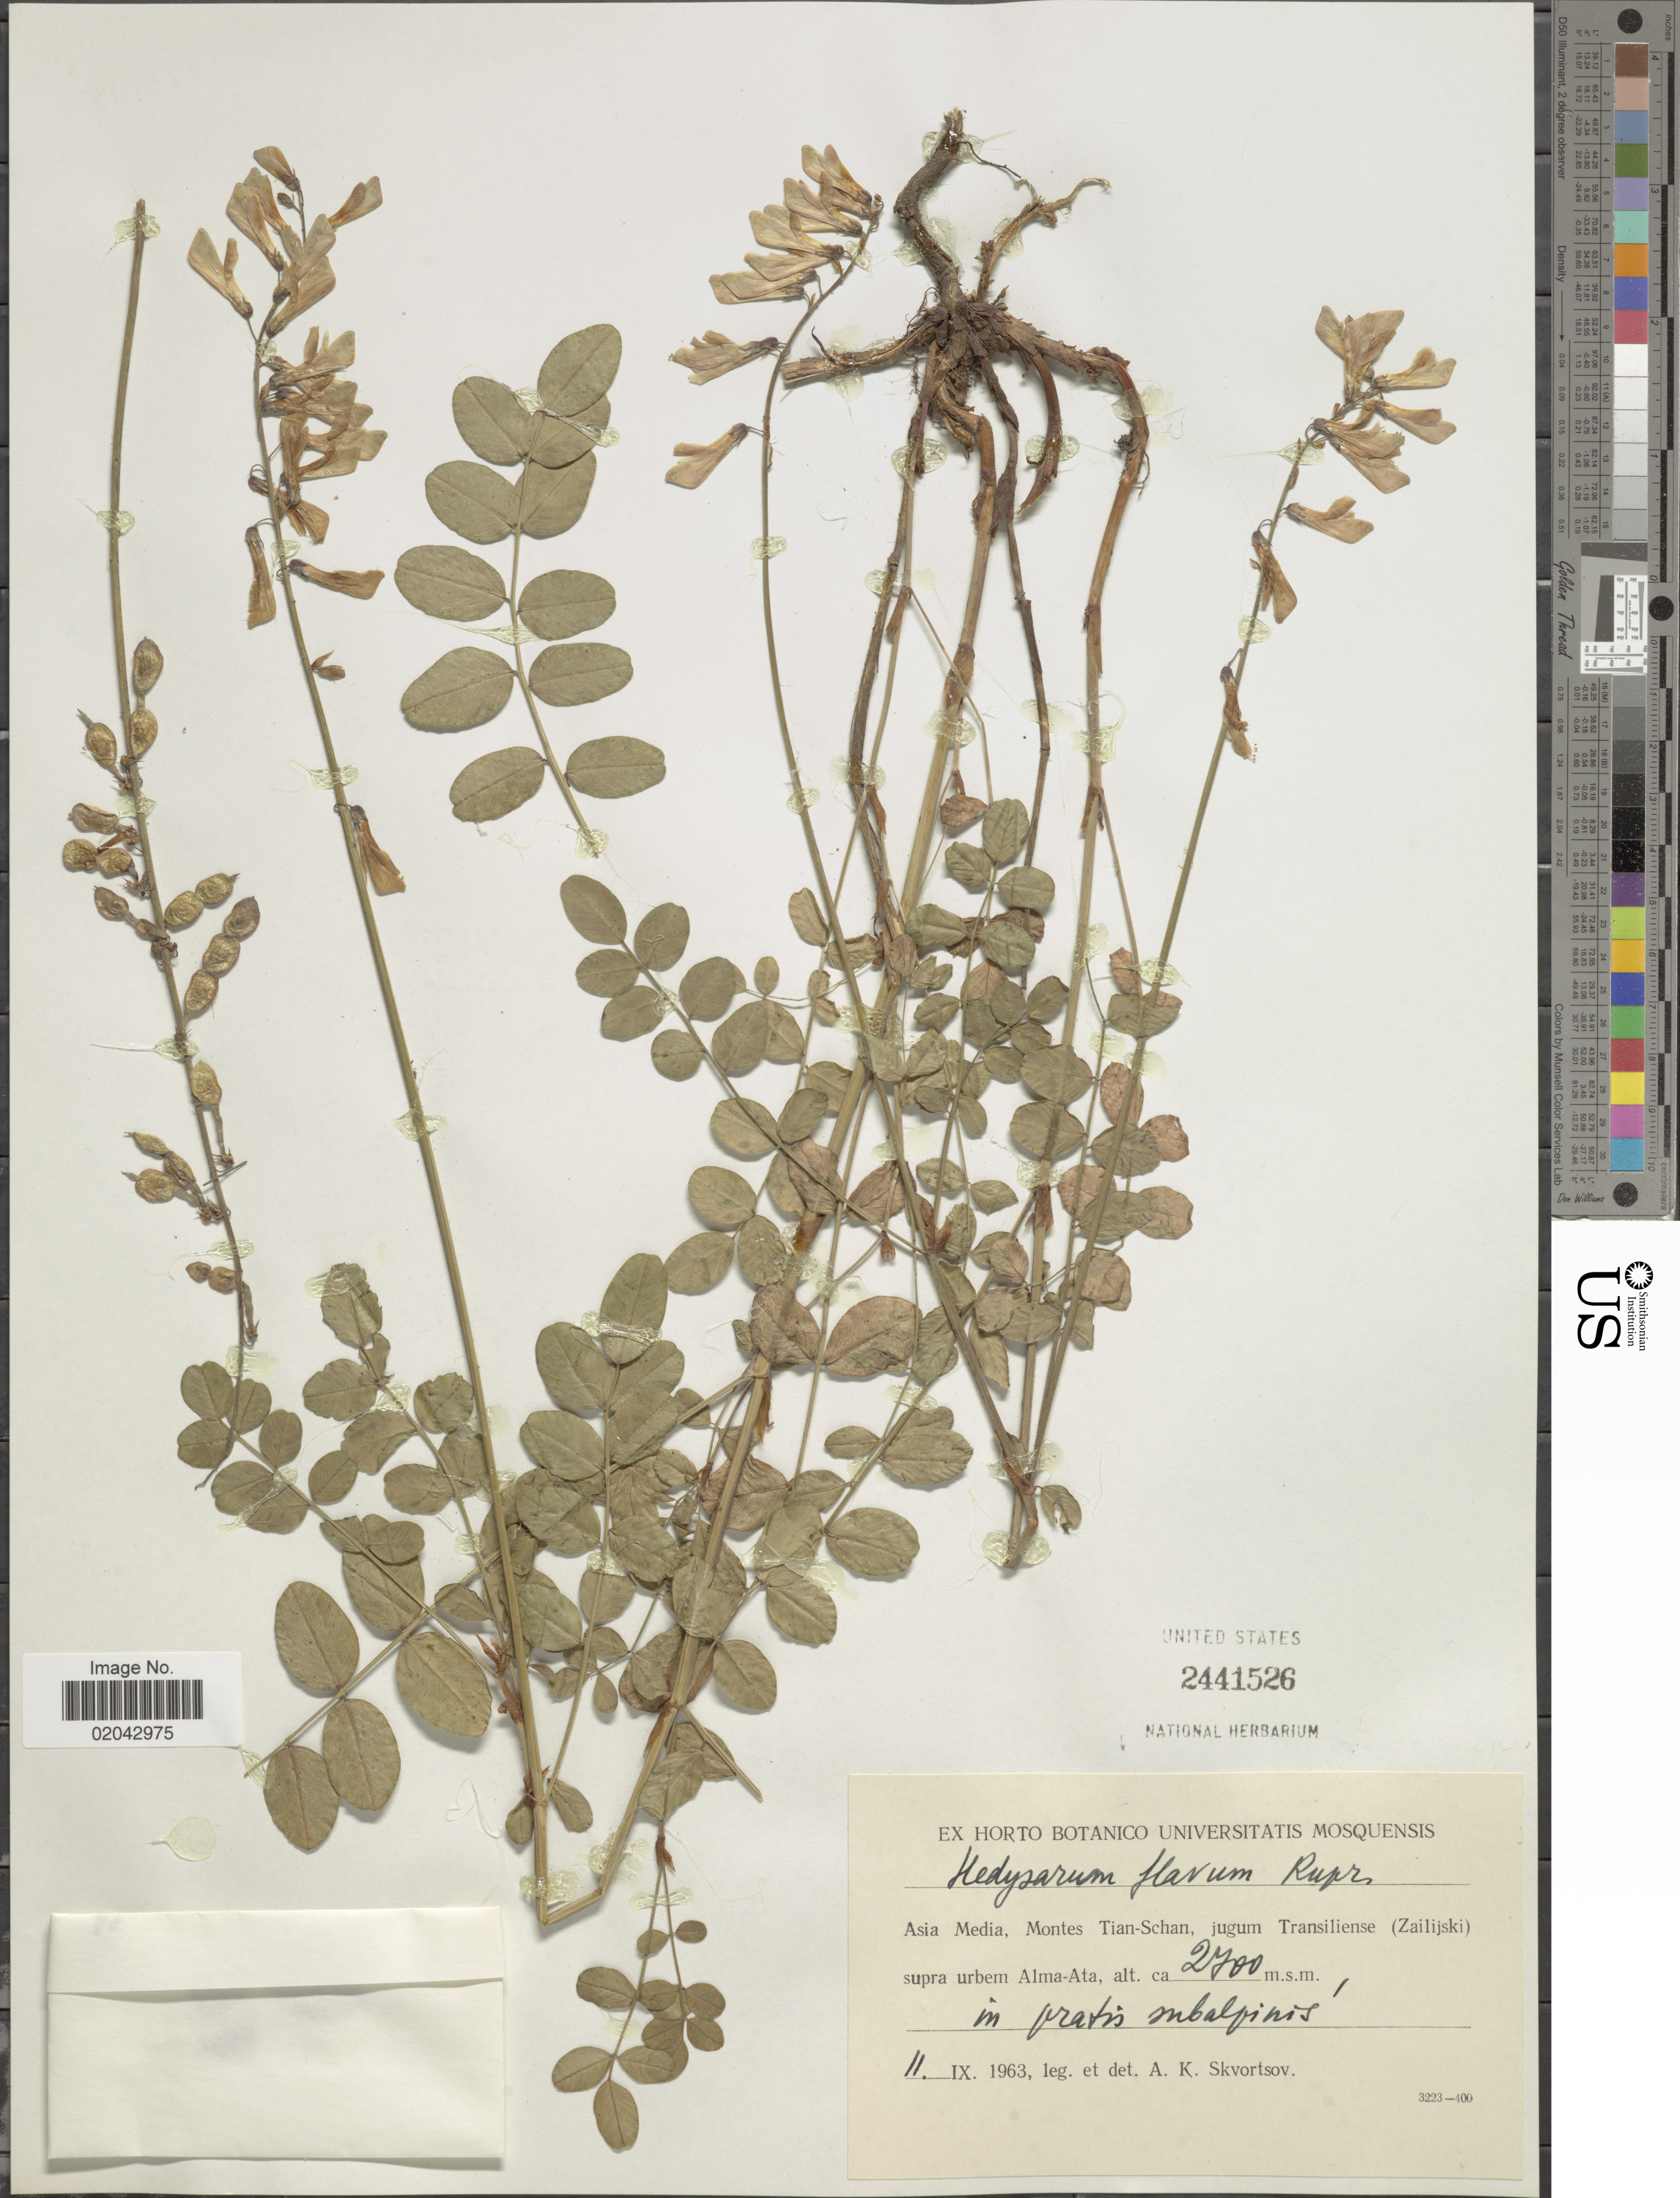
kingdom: Plantae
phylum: Tracheophyta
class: Magnoliopsida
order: Fabales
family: Fabaceae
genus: Hedysarum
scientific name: Hedysarum flavum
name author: Rupr.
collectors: A. K. Skvortsov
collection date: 1963-09-11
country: Russian Federation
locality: Asia Media, Montes Tian-Schan, jugum Transiliense (Zailijski) supra urbem Alma-Ata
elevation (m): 2700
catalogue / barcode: US 2441526